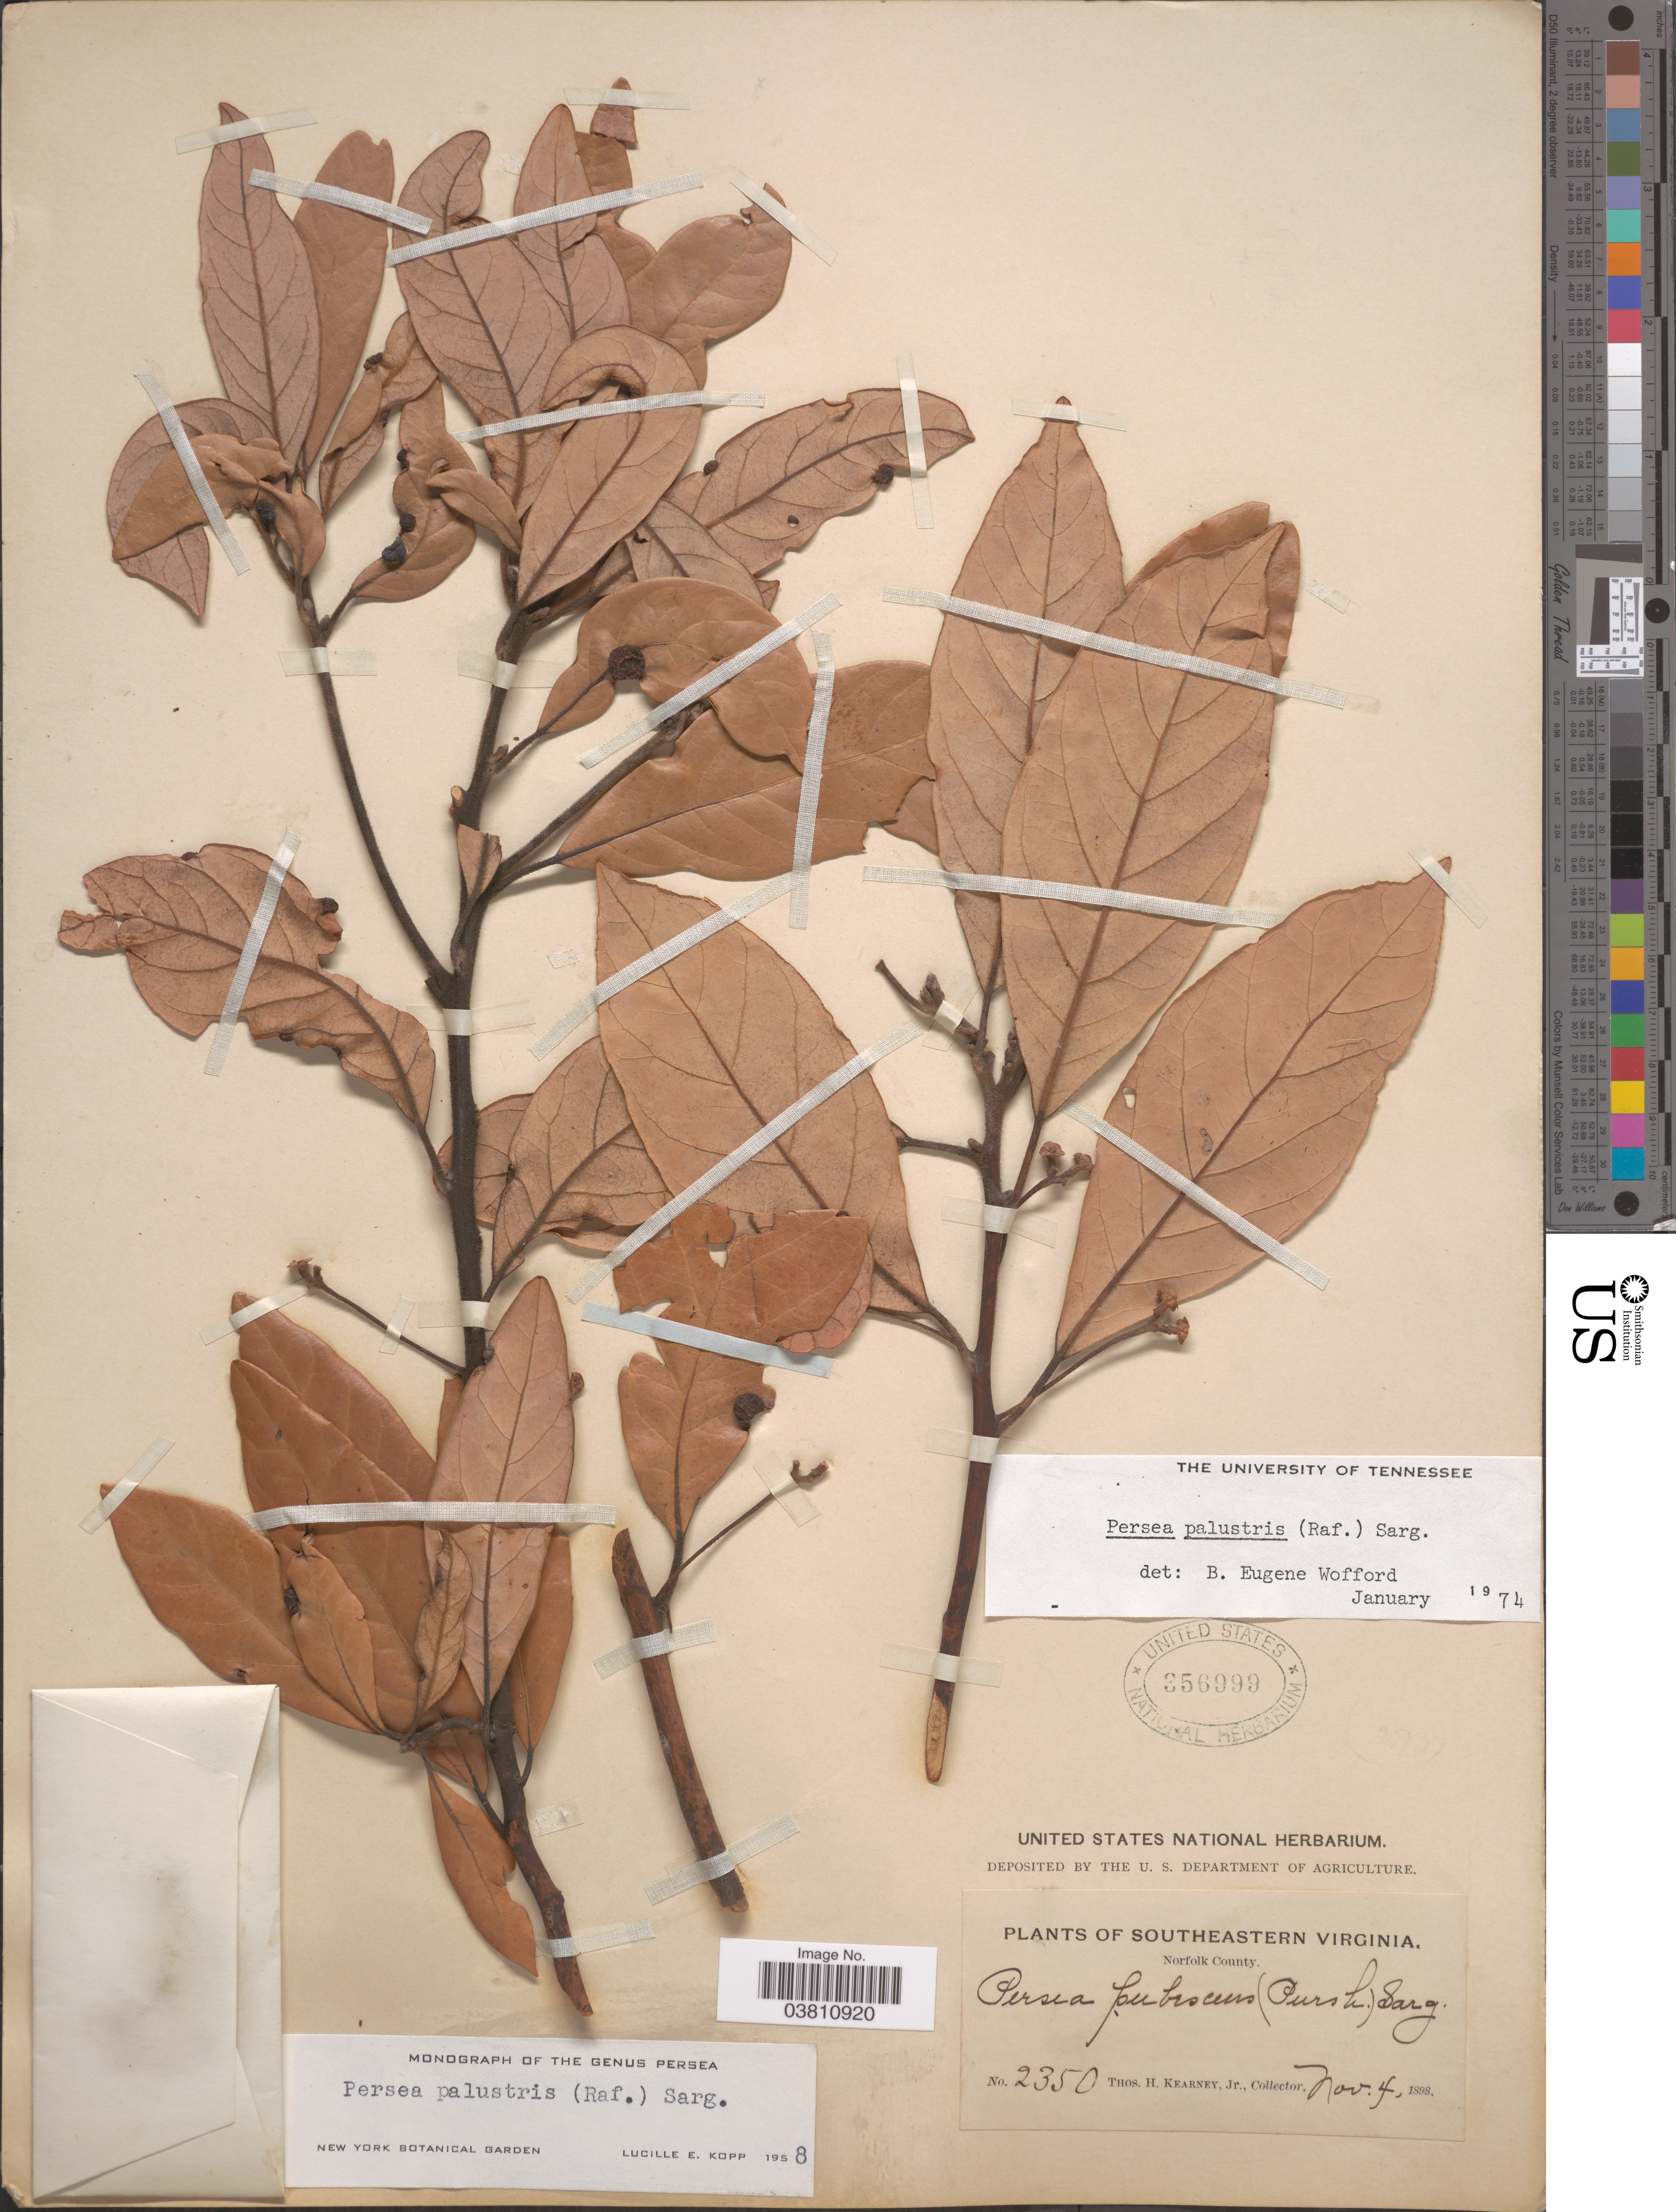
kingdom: Plantae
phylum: Tracheophyta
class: Magnoliopsida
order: Laurales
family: Lauraceae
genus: Persea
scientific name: Persea palustris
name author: (Raf.) Sarg.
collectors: T. H. Kearney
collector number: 2350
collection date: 1898-11-04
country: United States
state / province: Virginia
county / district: City of Norfolk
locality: Southeastern Virginia. Norfolk County.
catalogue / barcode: US 356999